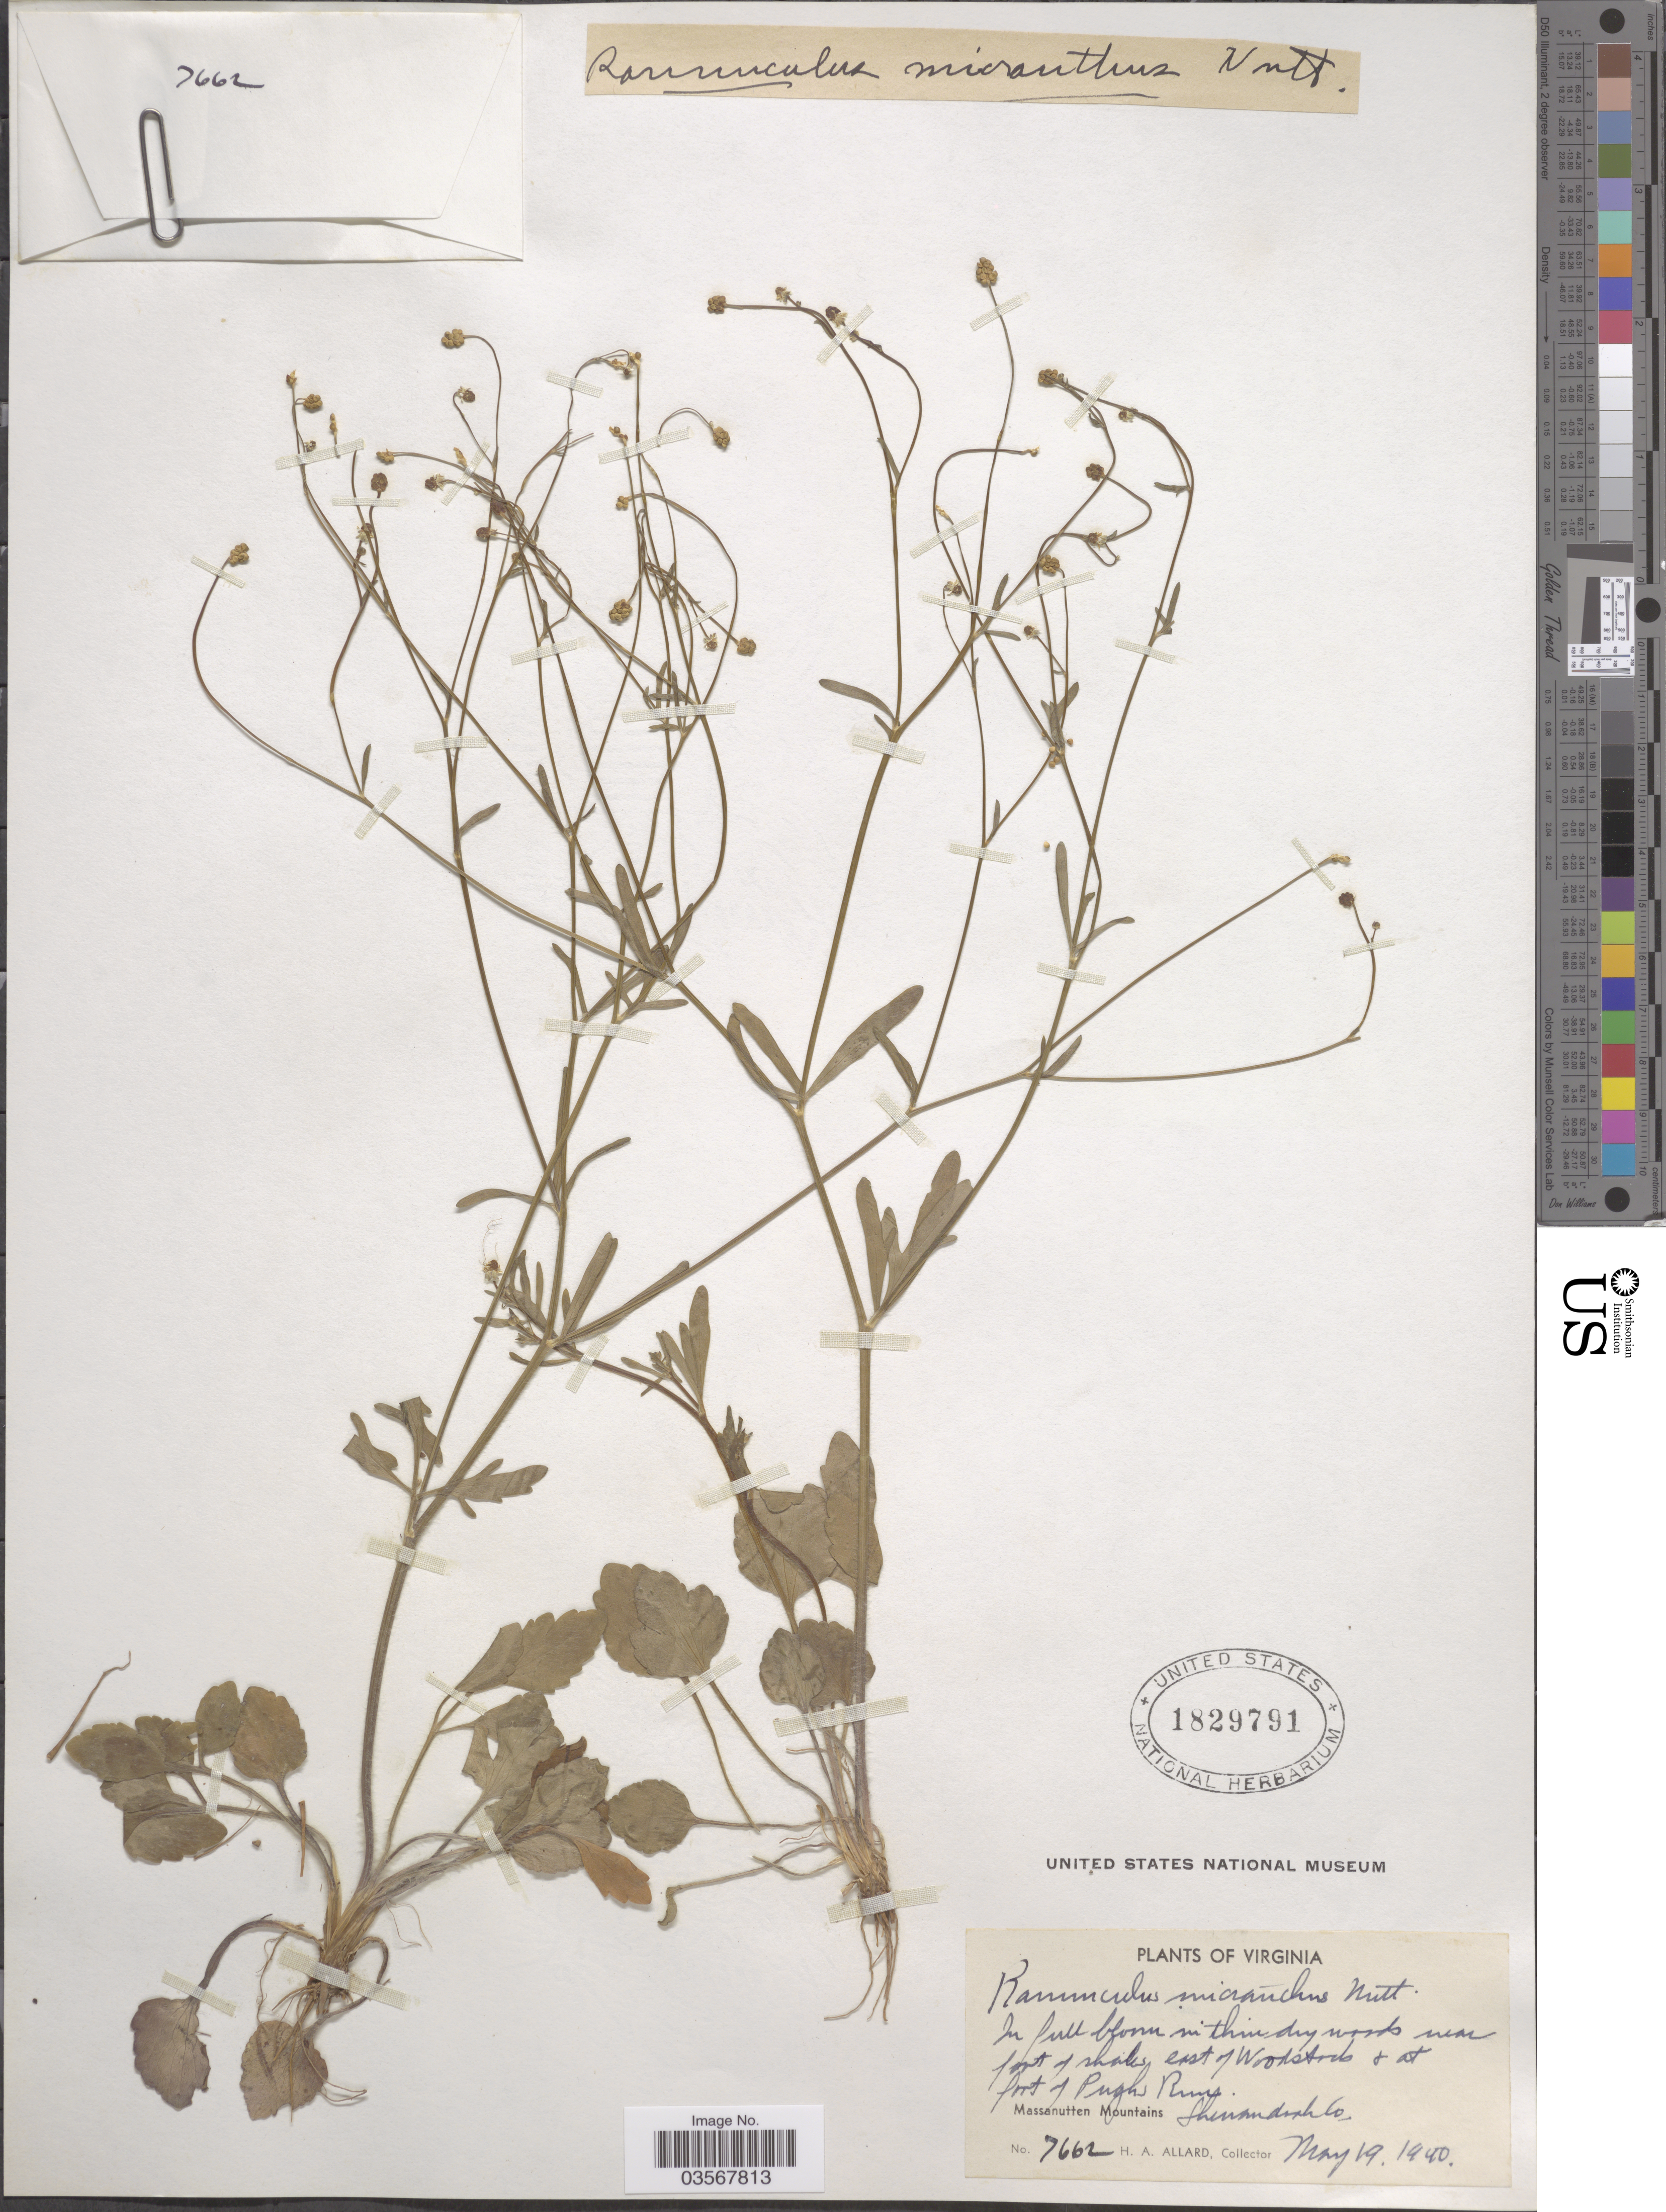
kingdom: Plantae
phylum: Tracheophyta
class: Magnoliopsida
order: Ranunculales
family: Ranunculaceae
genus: Ranunculus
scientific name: Ranunculus micranthus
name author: Nutt.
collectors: H. A. Allard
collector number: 7662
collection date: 1940-05-19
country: United States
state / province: Virginia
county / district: Shenandoah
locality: Near foot of shales, east of Woodstock & at foot of Pughs Runs. Massanutten Mountains Shenandoah Co.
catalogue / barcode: US 1829791